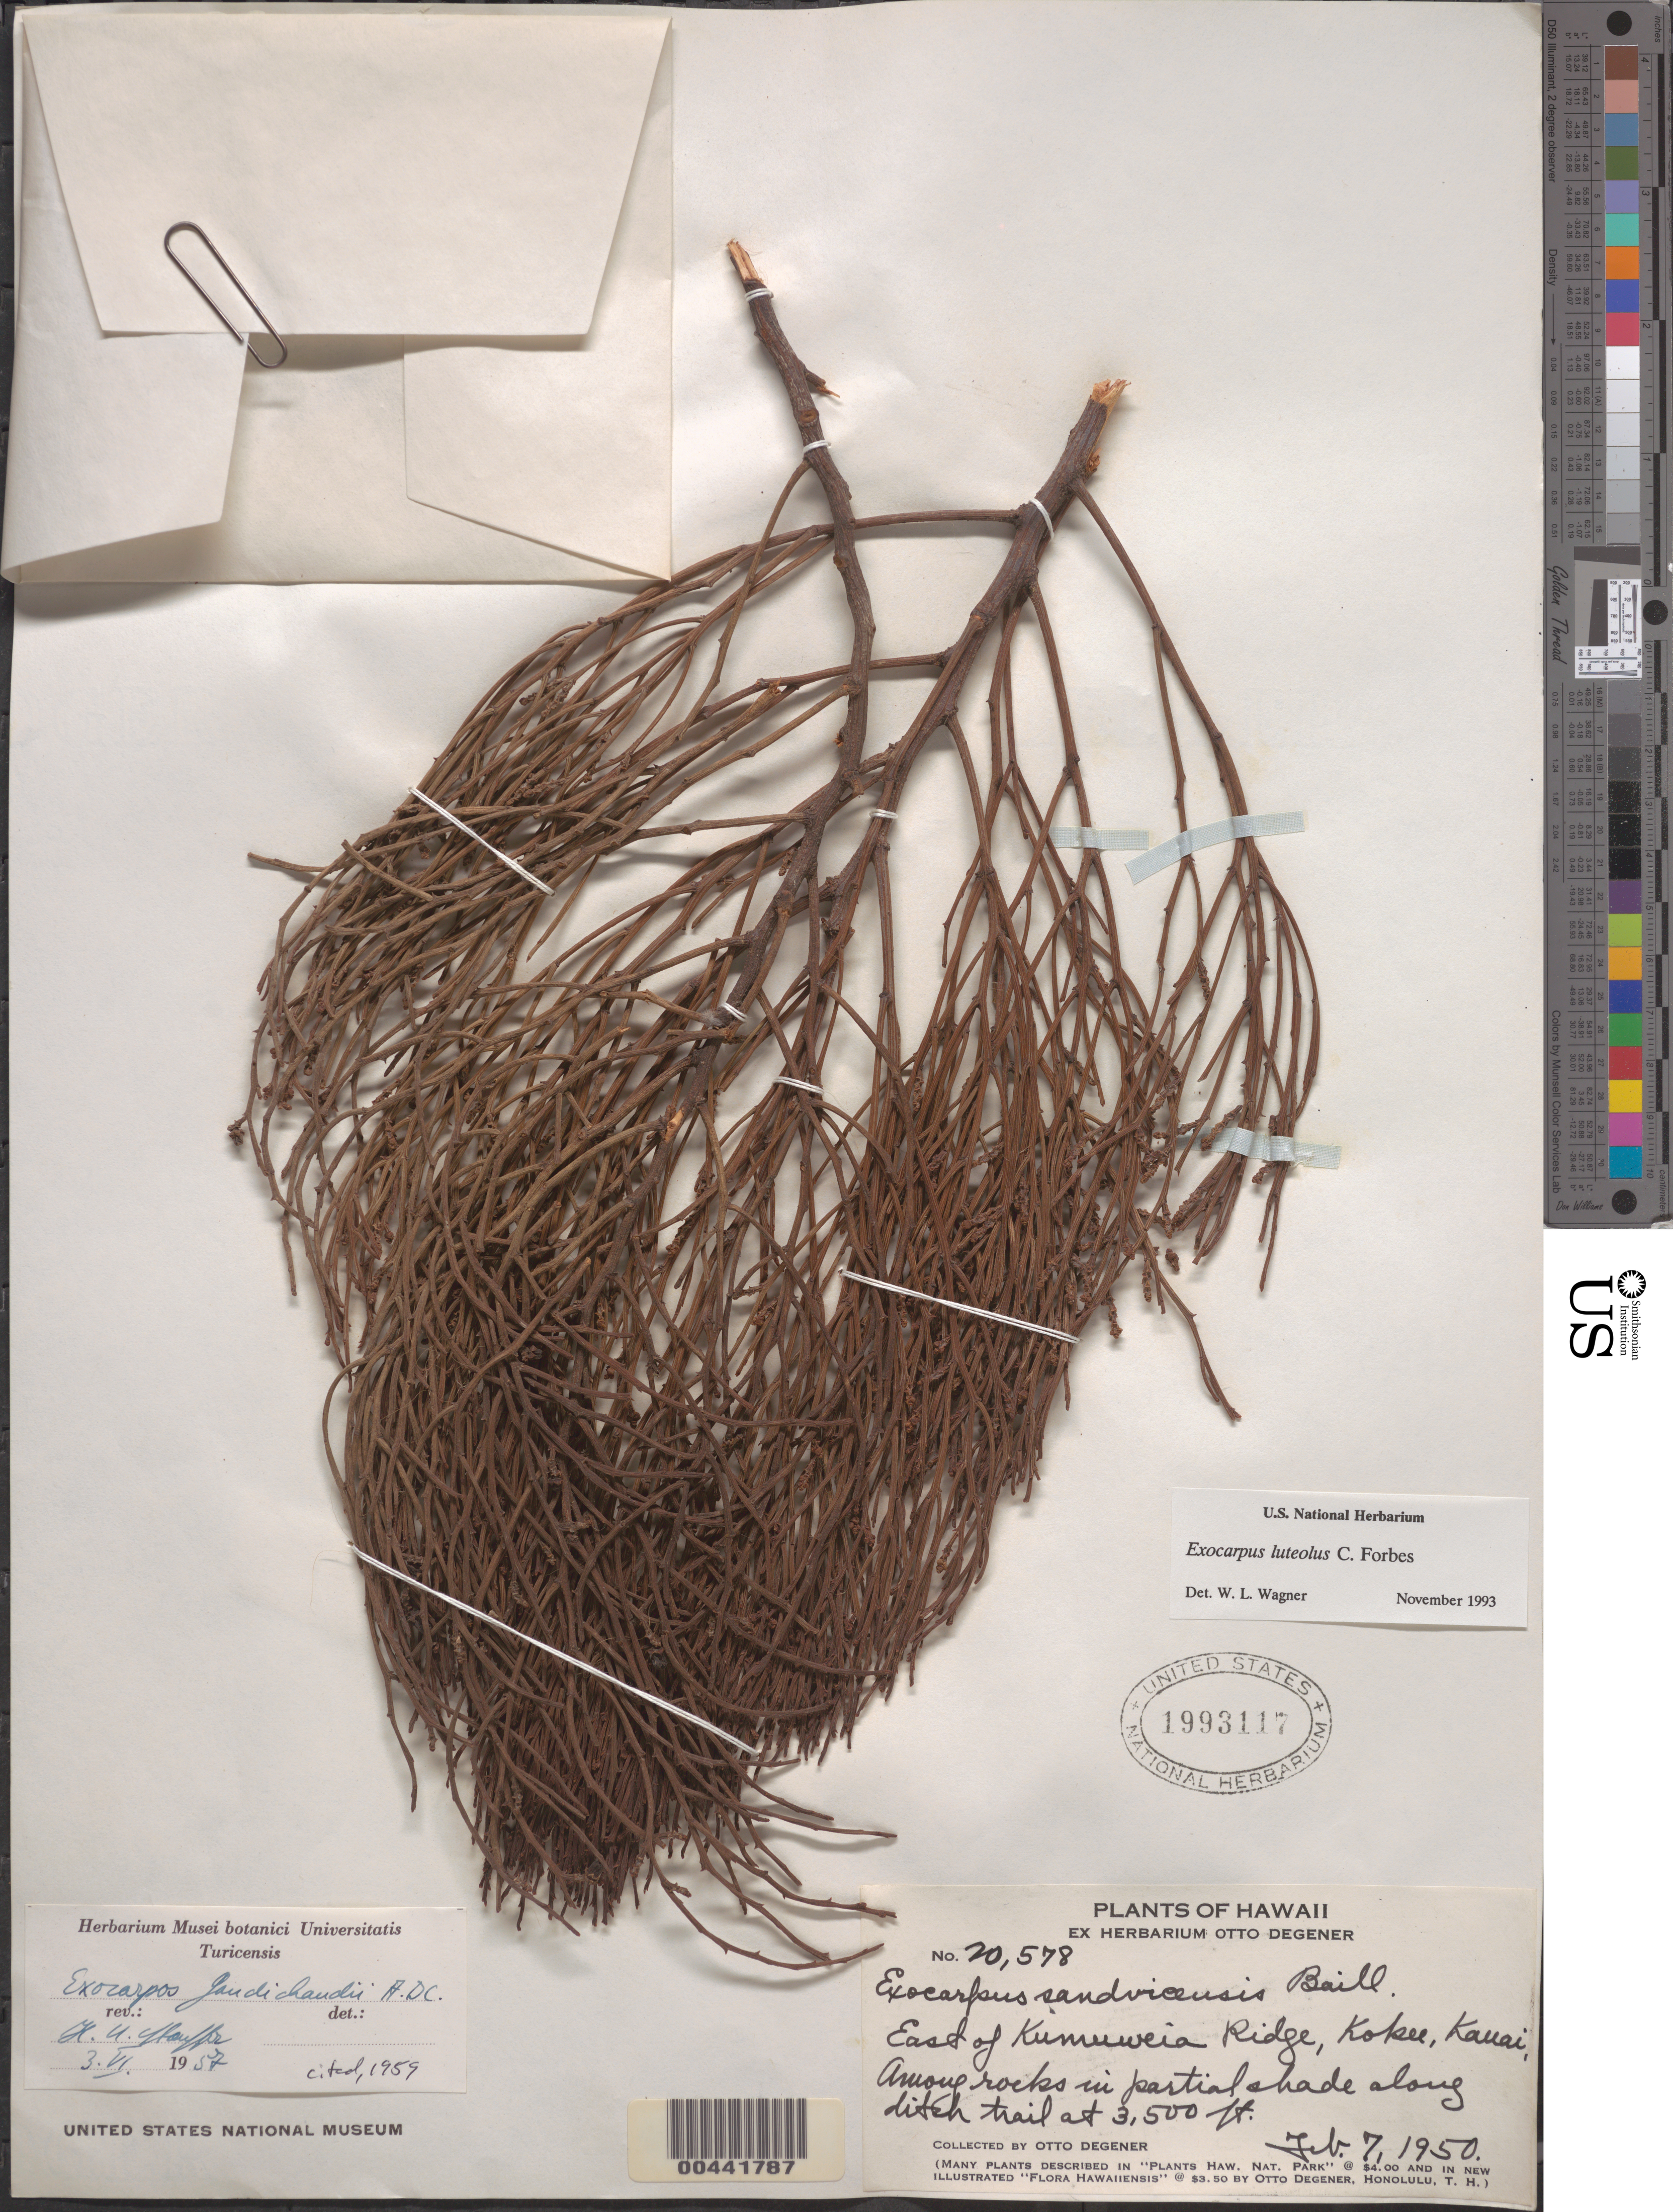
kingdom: Plantae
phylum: Tracheophyta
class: Magnoliopsida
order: Santalales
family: Santalaceae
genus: Exocarpos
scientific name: Exocarpos luteolus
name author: C.N. Forbes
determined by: Wagner, W. L., (BOT), Smithsonian Institution - National Museum of Natural History (UNITED STATES)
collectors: O. Degener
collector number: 20578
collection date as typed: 7 Feb 1950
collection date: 1950-02-07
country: United States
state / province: Hawaii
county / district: Kauai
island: Kaua'i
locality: E of Kumuweia Ridge, Kokee, Kauai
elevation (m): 1067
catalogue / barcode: US 1993117